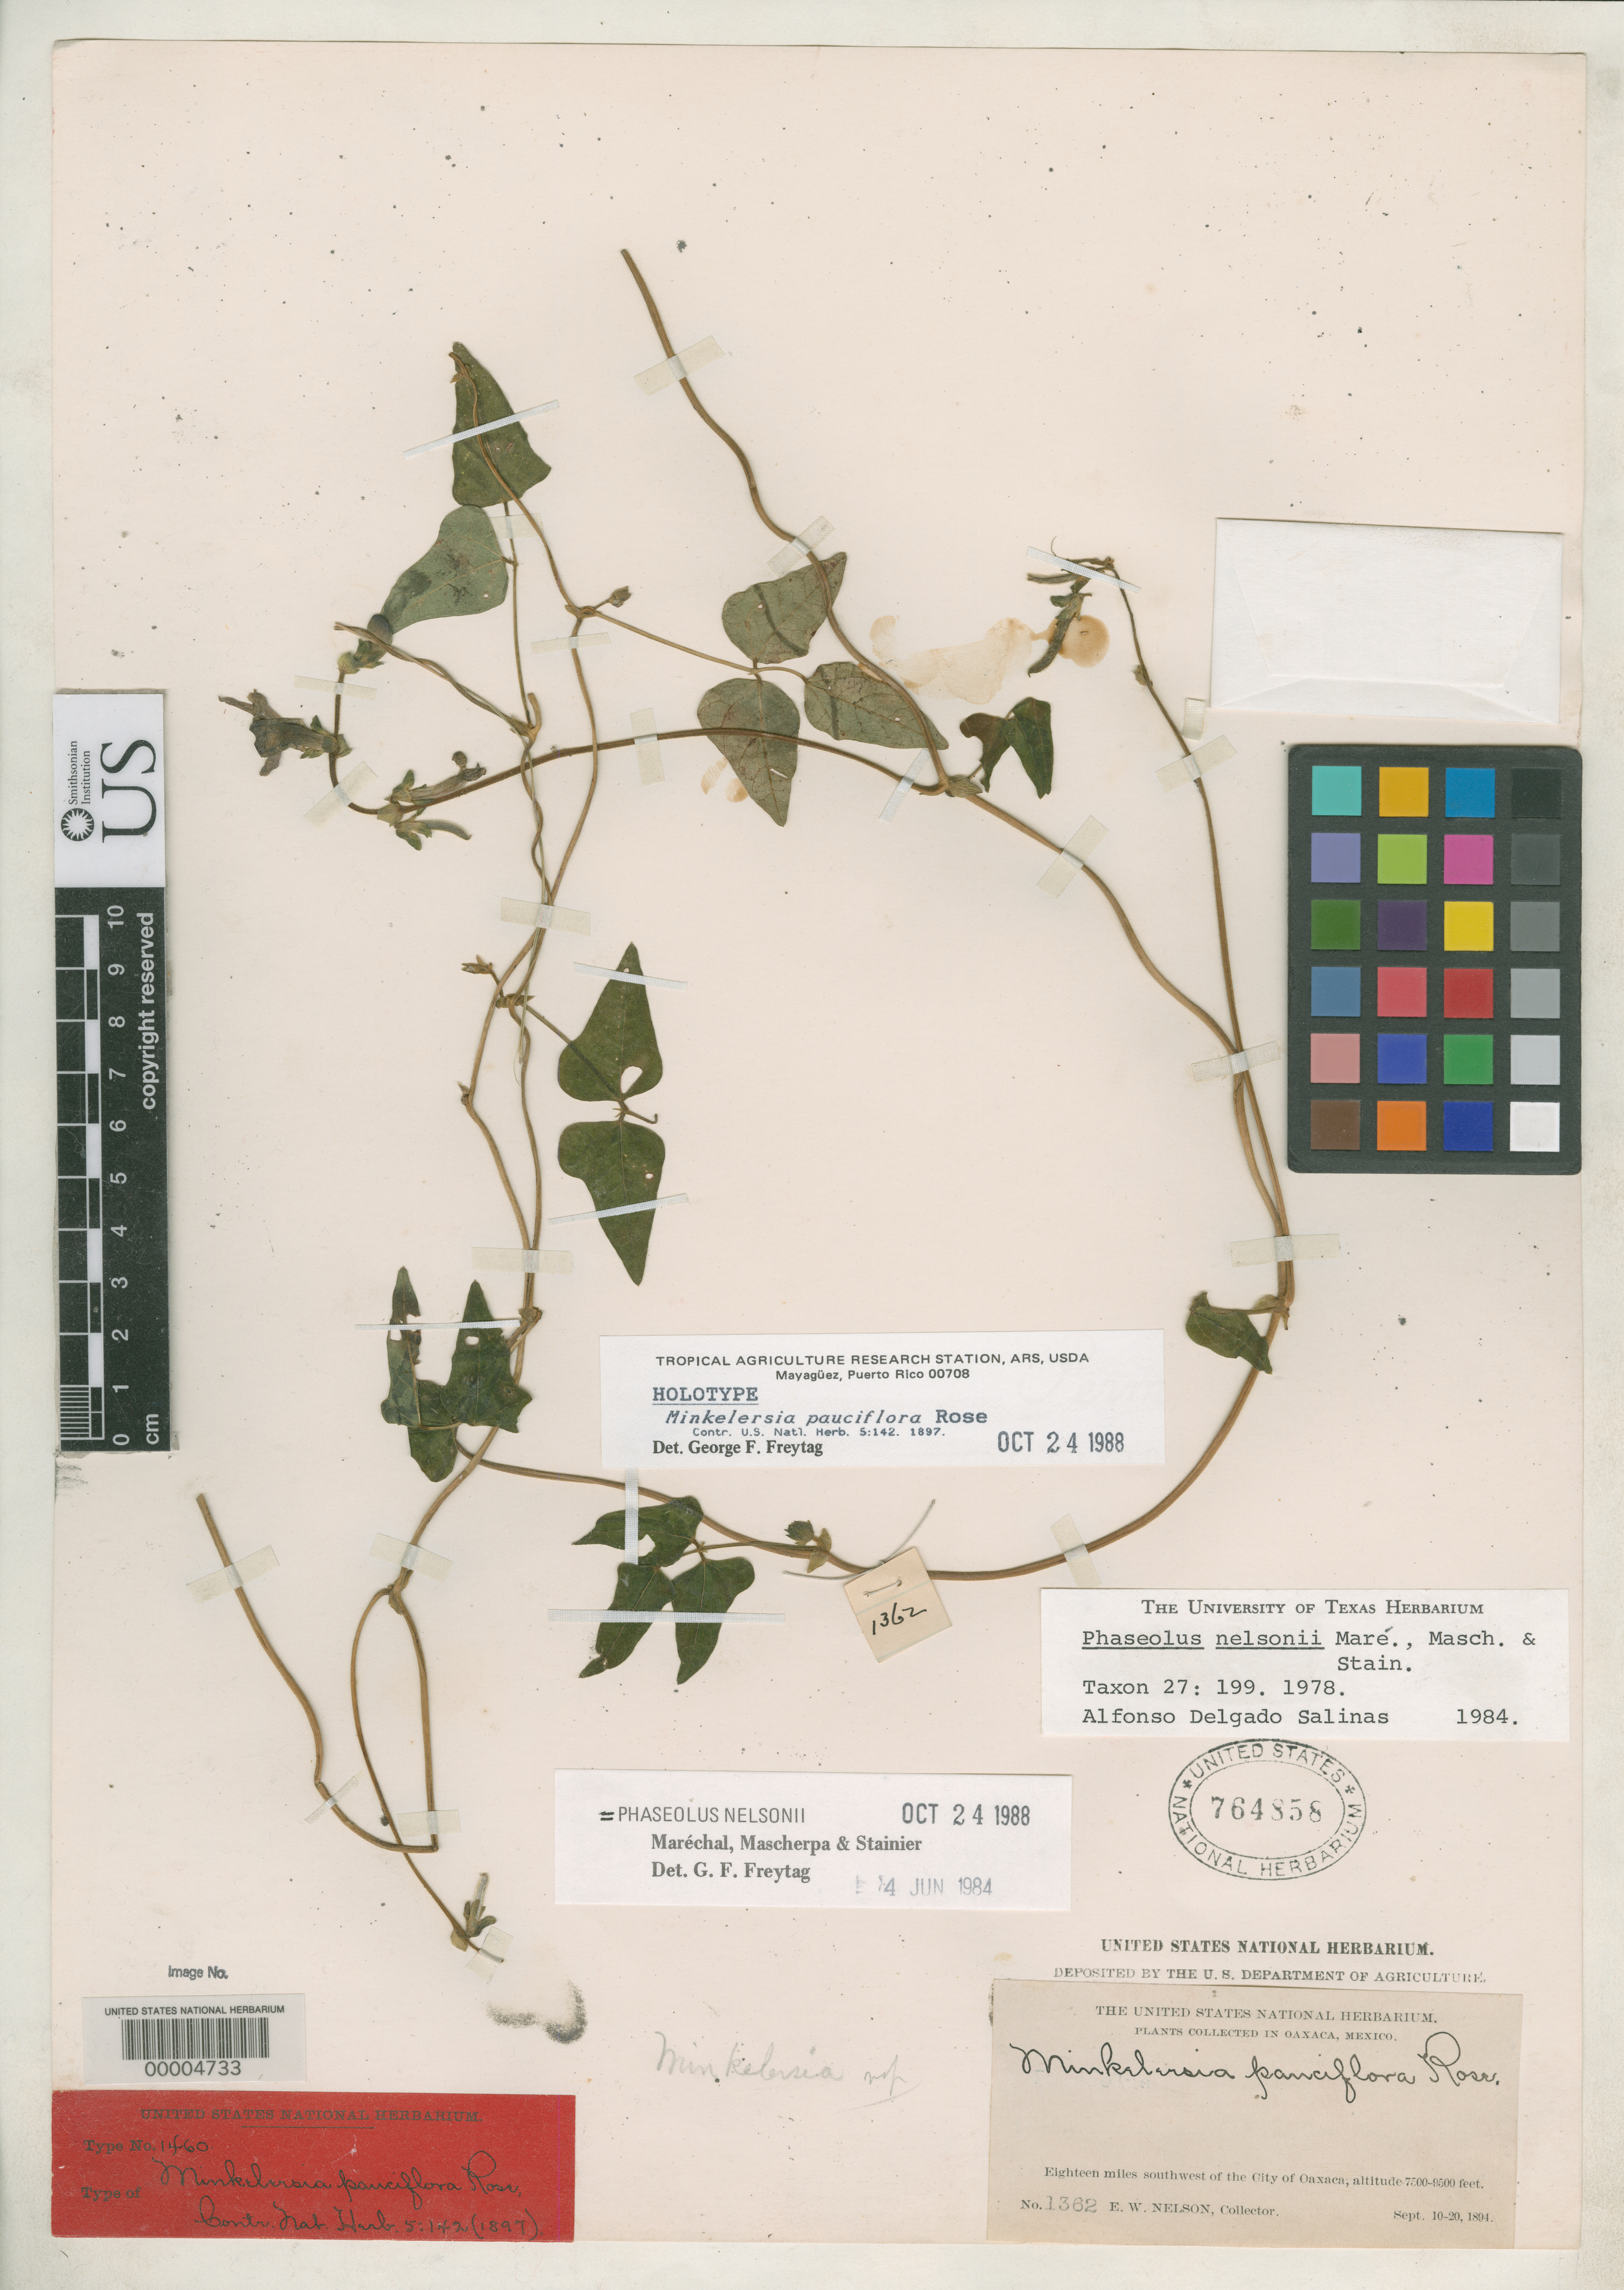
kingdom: Plantae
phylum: Tracheophyta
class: Magnoliopsida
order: Fabales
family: Fabaceae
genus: Minkelersia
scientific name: Minkelersia pauciflora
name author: Rose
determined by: Freytag, G. F.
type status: Holotype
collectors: E. W. Nelson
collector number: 1362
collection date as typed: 10 Sep 1894 to 20 Sep 1894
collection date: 1894-09-10/1894-09-20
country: Mexico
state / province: Oaxaca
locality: Eighteen miles southwest of the city of Oaxaca.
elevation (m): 2286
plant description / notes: Also a type of Phaseolus nelsonii Maréchal et al., nom. nov.; Replacement name for Minkelersia pauciflora Rose, non Phaseolus pauciflorus Benth. (1837).; Also a type of Minkelersia pauciflora Rose.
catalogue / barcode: US 764858